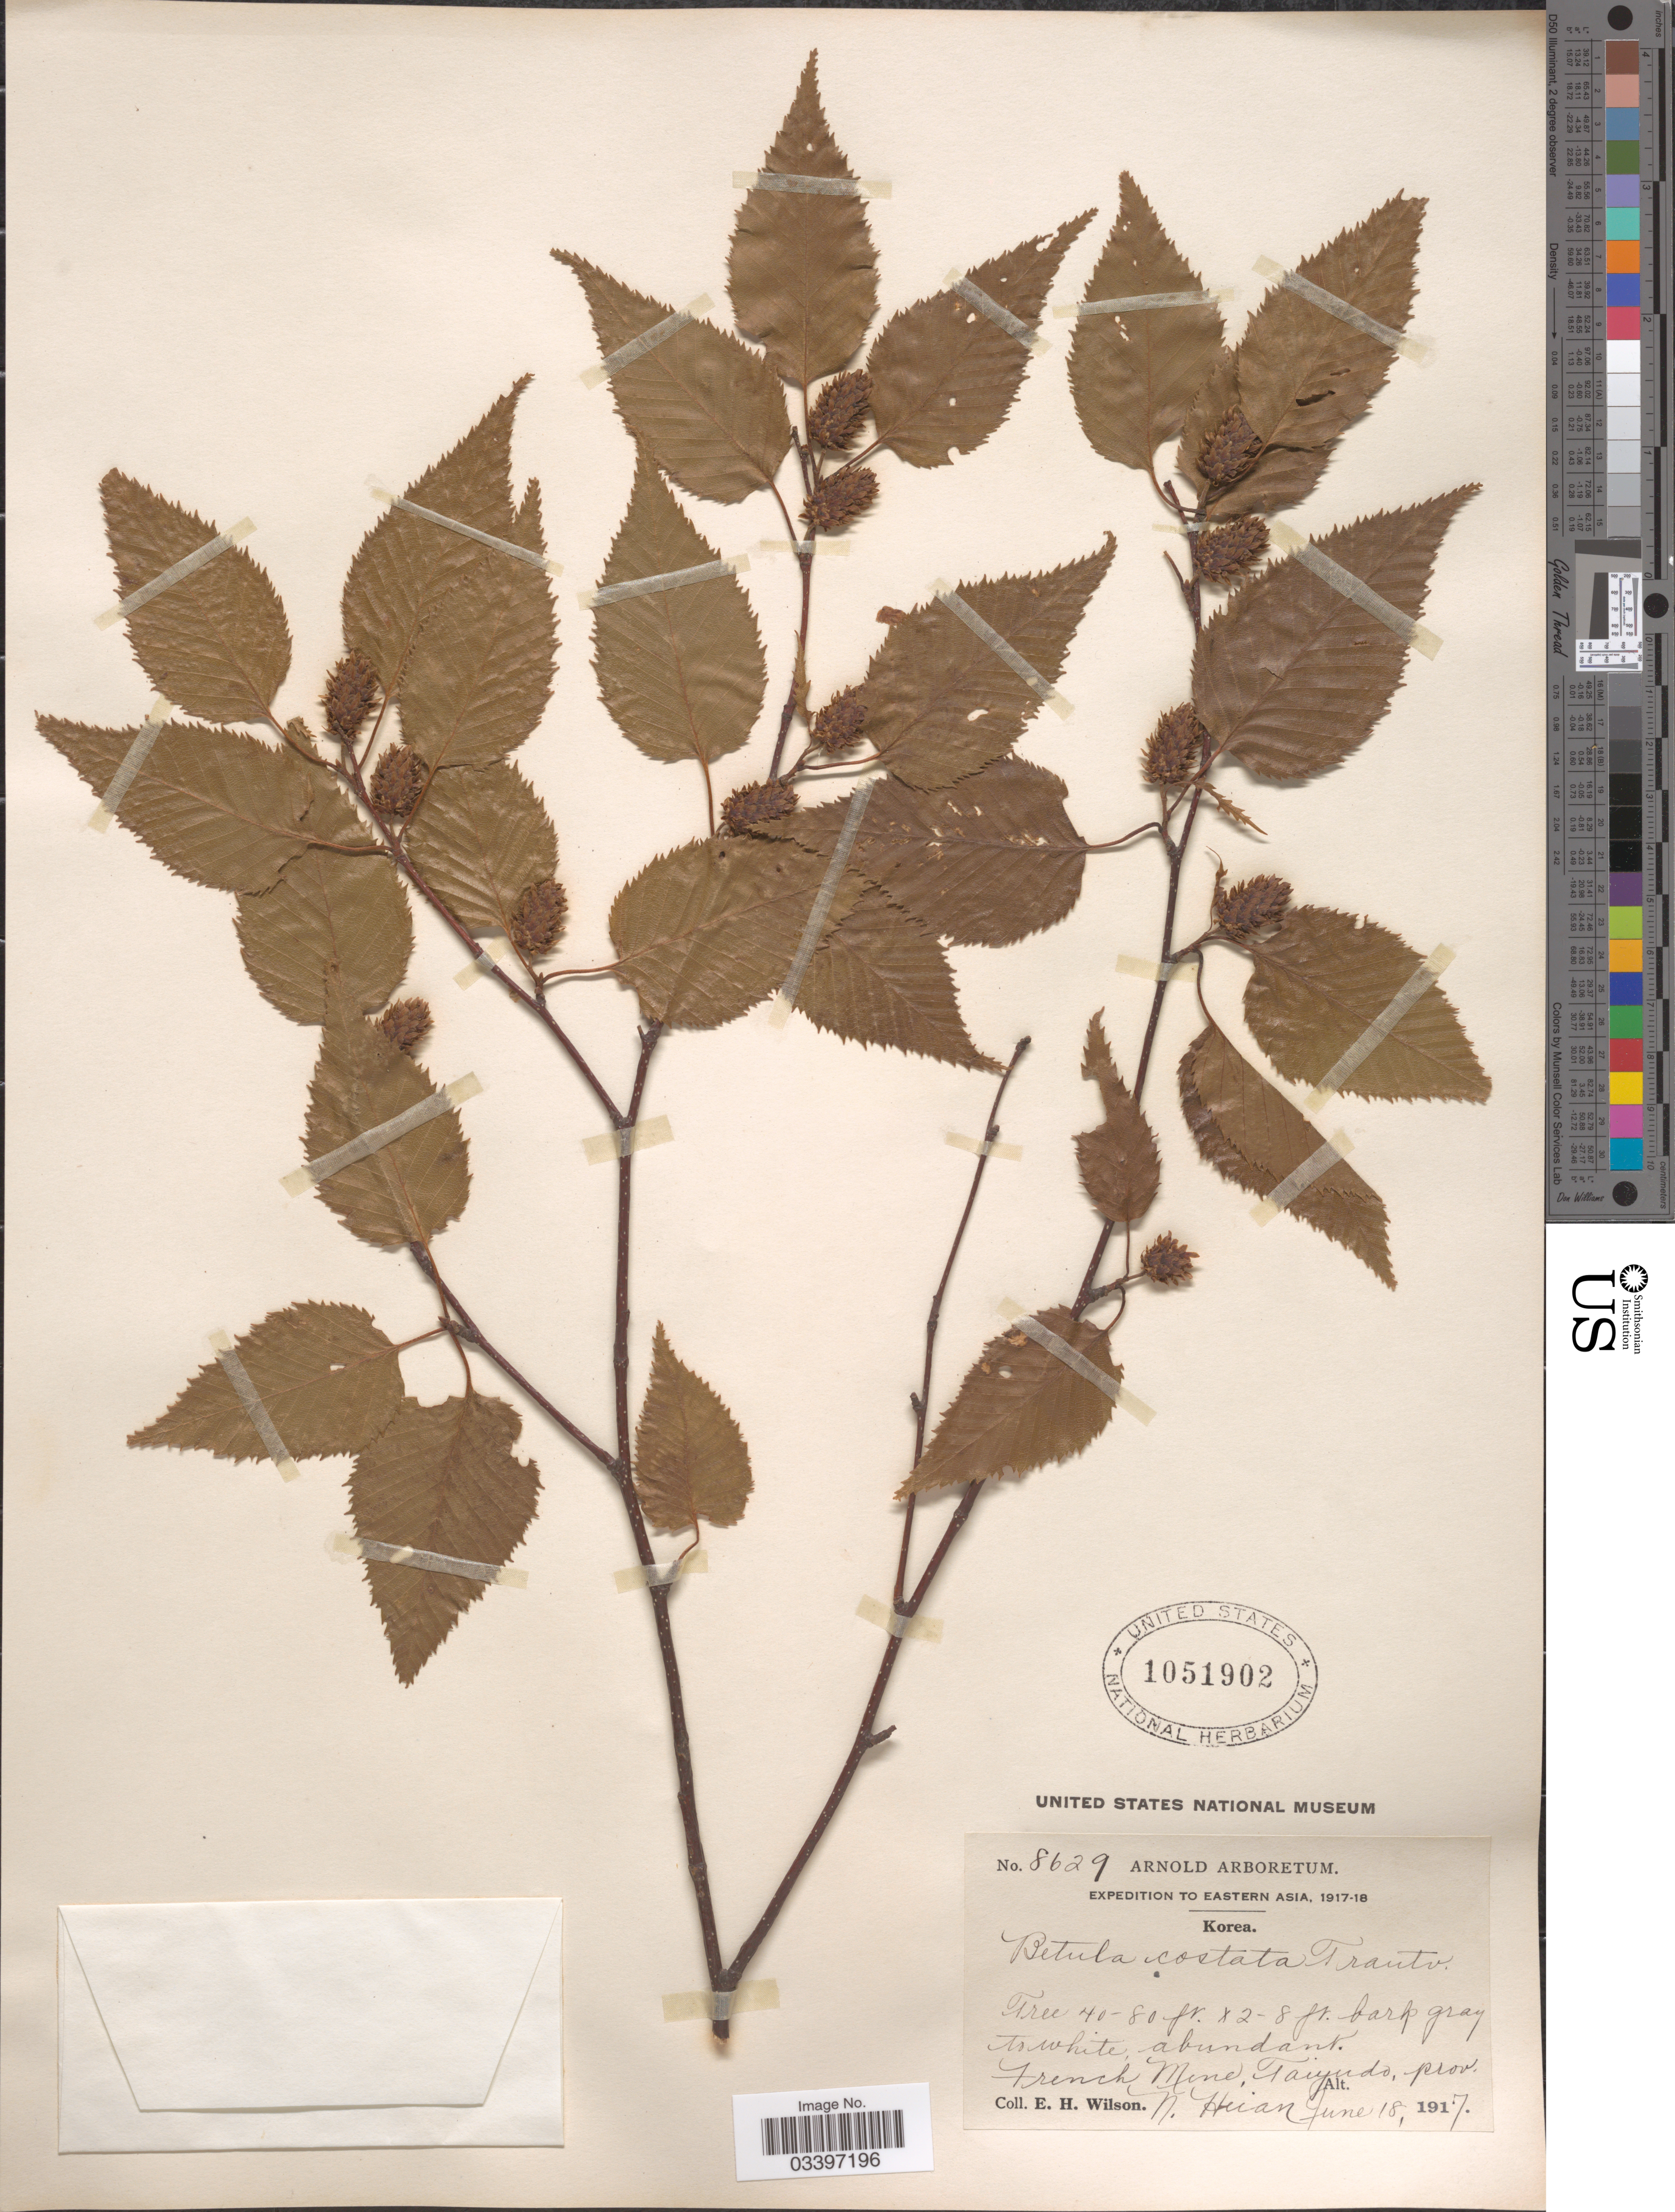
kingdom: Plantae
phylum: Tracheophyta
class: Magnoliopsida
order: Fagales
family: Betulaceae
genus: Betula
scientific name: Betula costata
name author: Trautv.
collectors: E. Wilson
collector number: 8629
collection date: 1917-06-18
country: North Korea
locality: French Mine, Taiyundo, prov. Heian.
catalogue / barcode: US 1051902